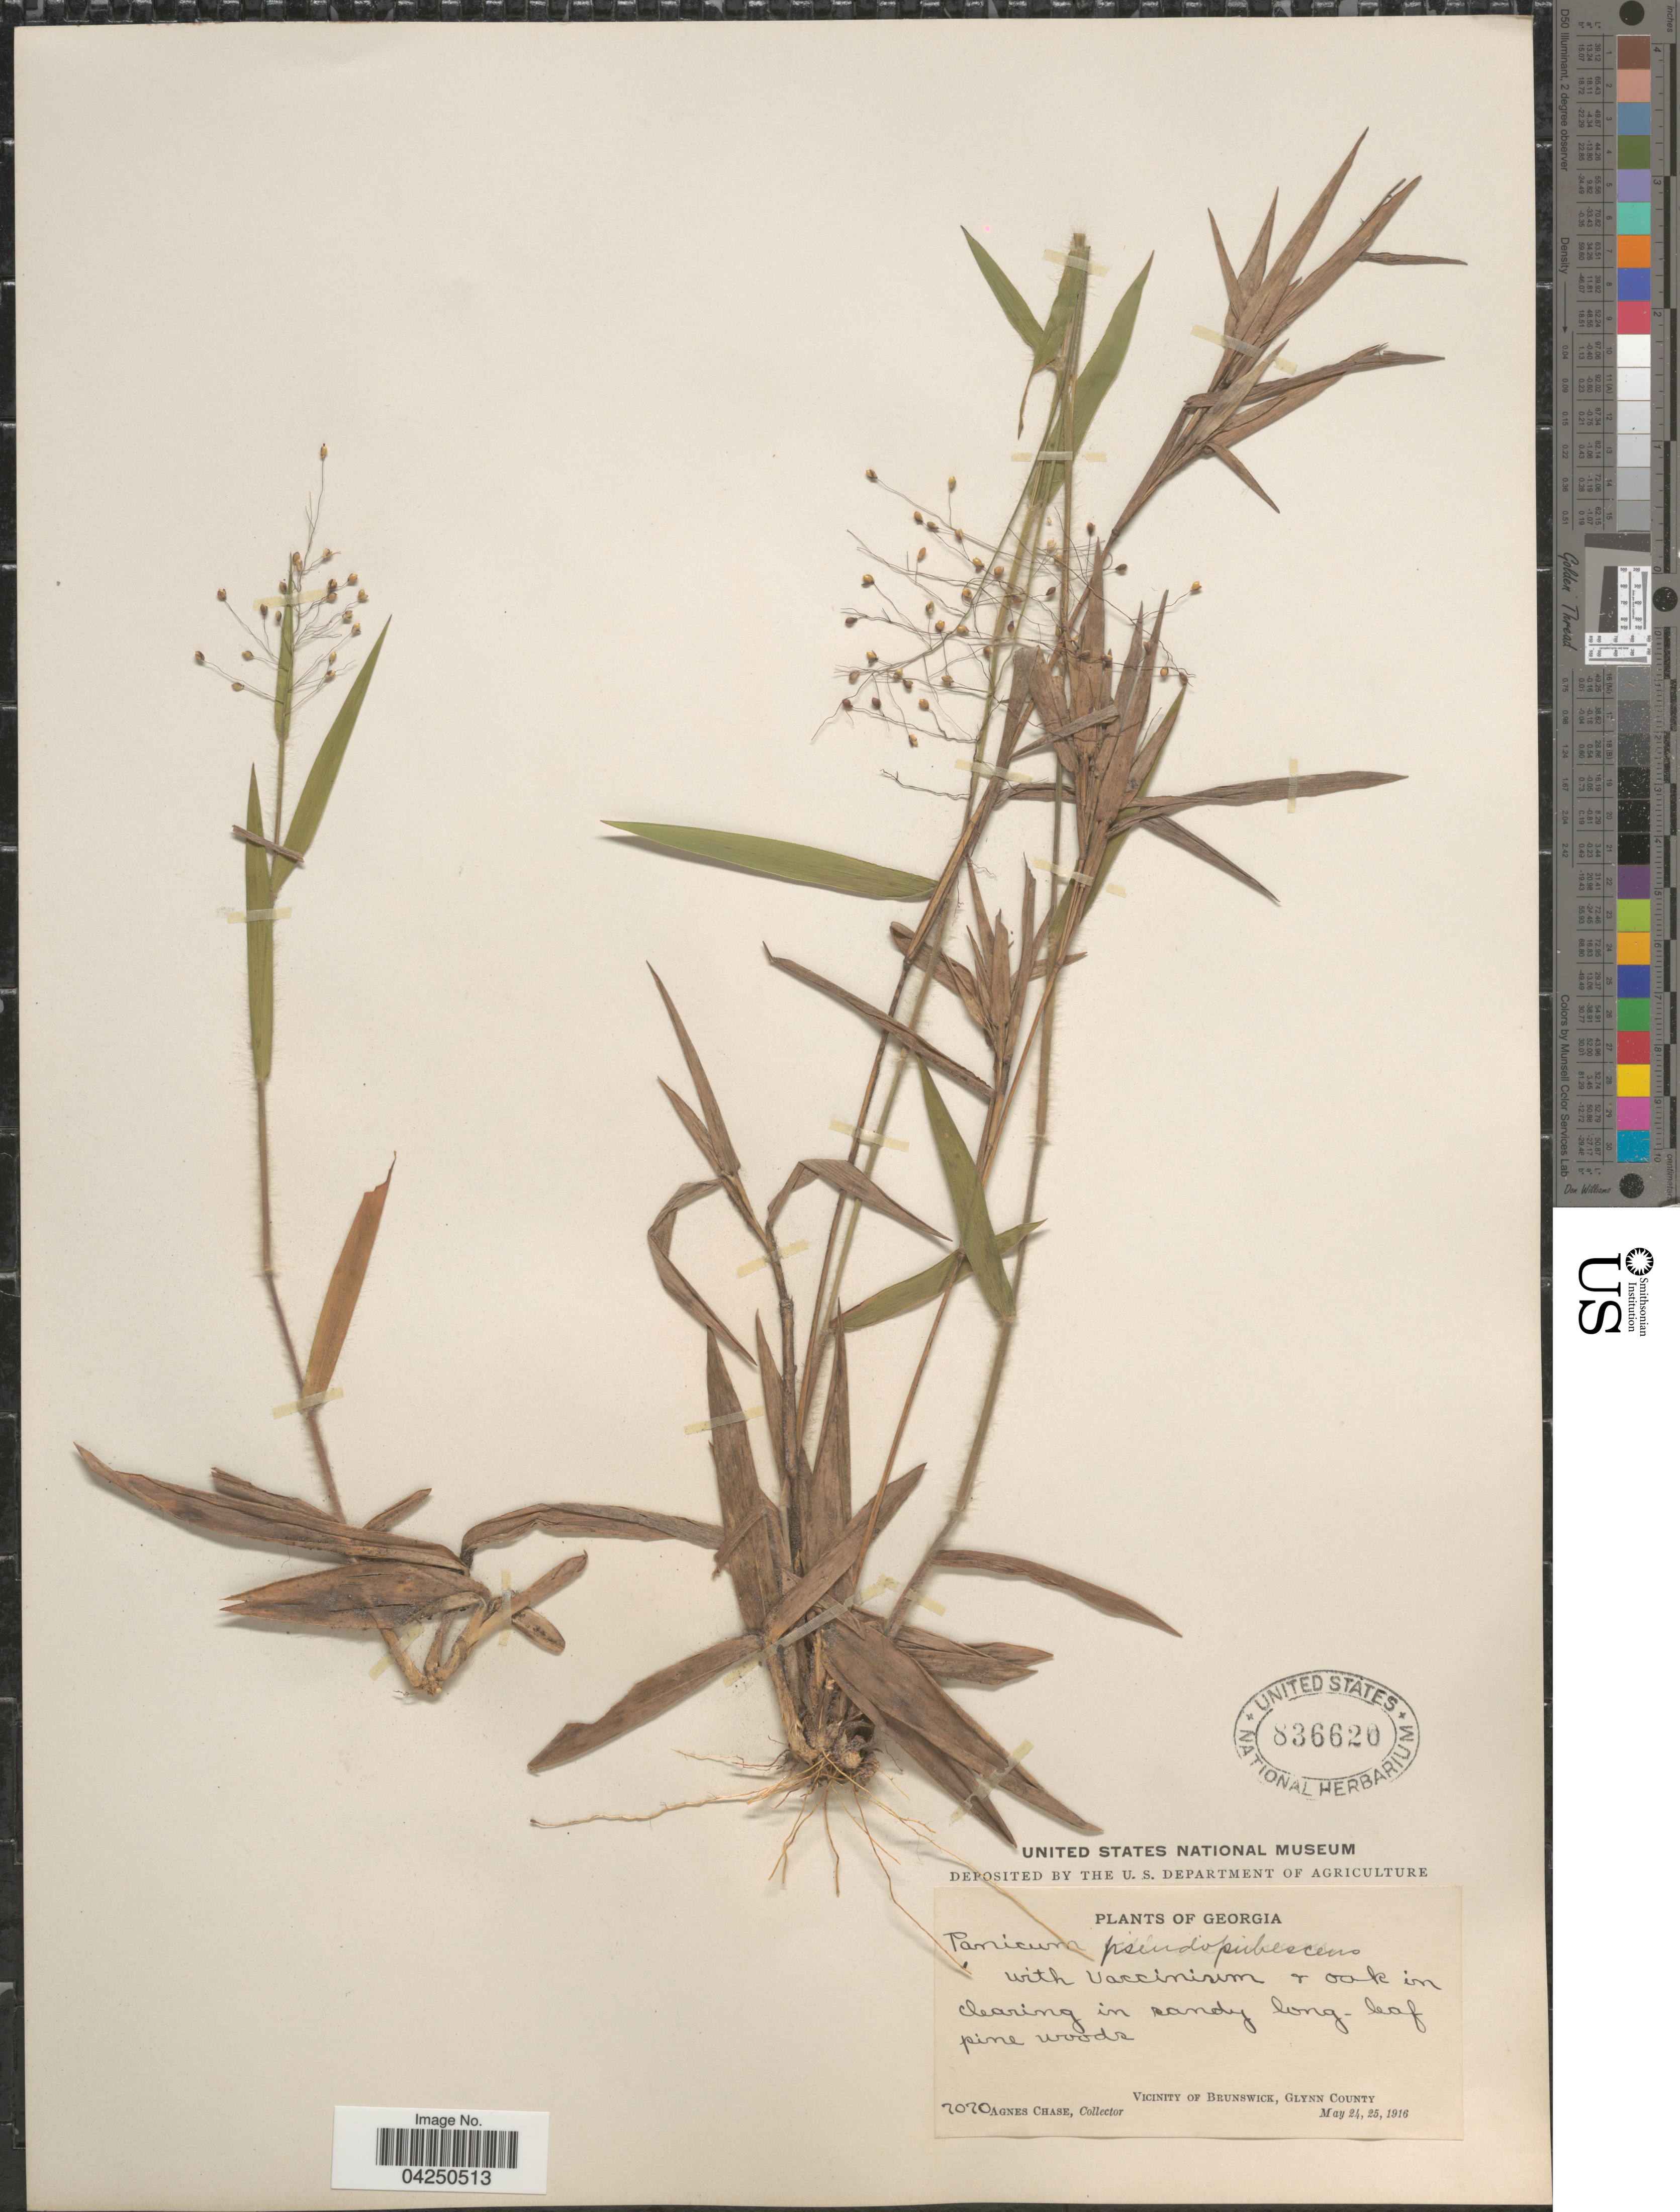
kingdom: Plantae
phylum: Tracheophyta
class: Liliopsida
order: Poales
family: Poaceae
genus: Dichanthelium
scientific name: Dichanthelium acuminatum var. acuminatum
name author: (Sw.) Gould & C.A. Clark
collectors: A. Chase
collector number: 7070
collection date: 1916-05-24/1916-05-25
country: United States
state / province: Georgia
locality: Vicinity of Brunswick, Glynn County.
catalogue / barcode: US 836620